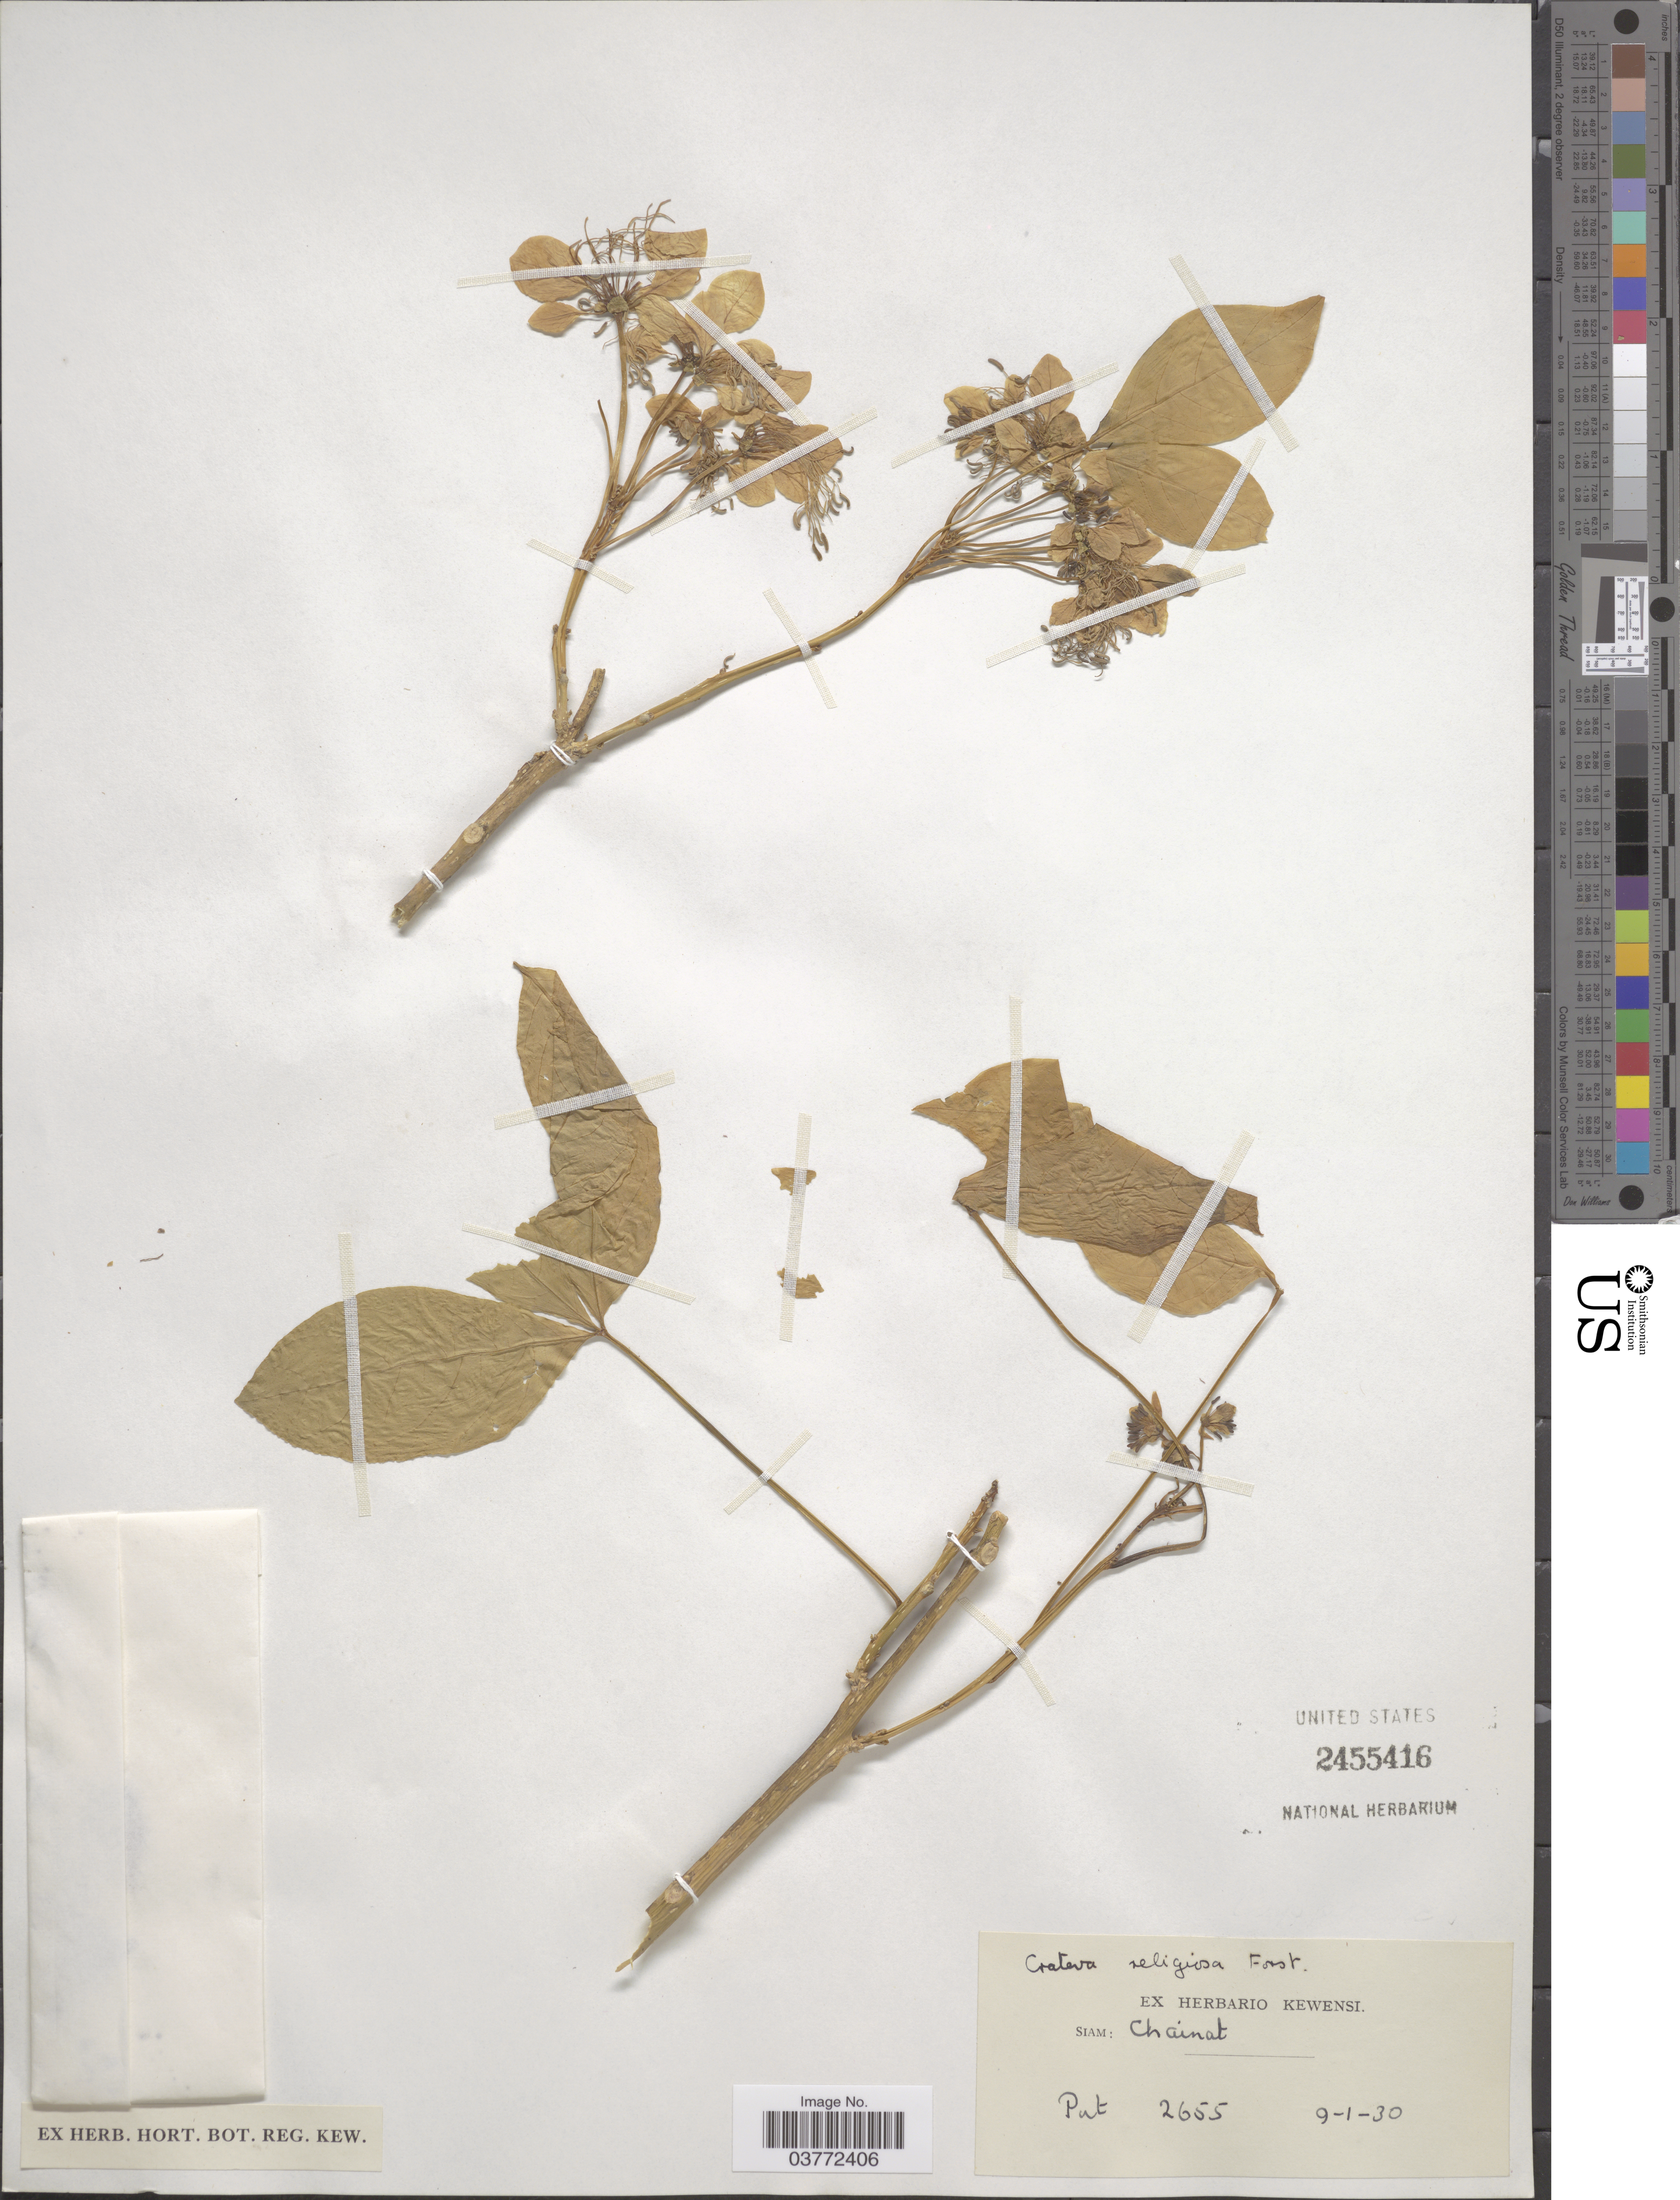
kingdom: Plantae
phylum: Tracheophyta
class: Magnoliopsida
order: Brassicales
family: Capparaceae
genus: Crateva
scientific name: Crateva religiosa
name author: G. Forst.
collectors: -. Put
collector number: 2655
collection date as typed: Transcribed d/m/y: 9/1/30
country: Thailand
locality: Siam: Chainat.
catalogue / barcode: US 2455416